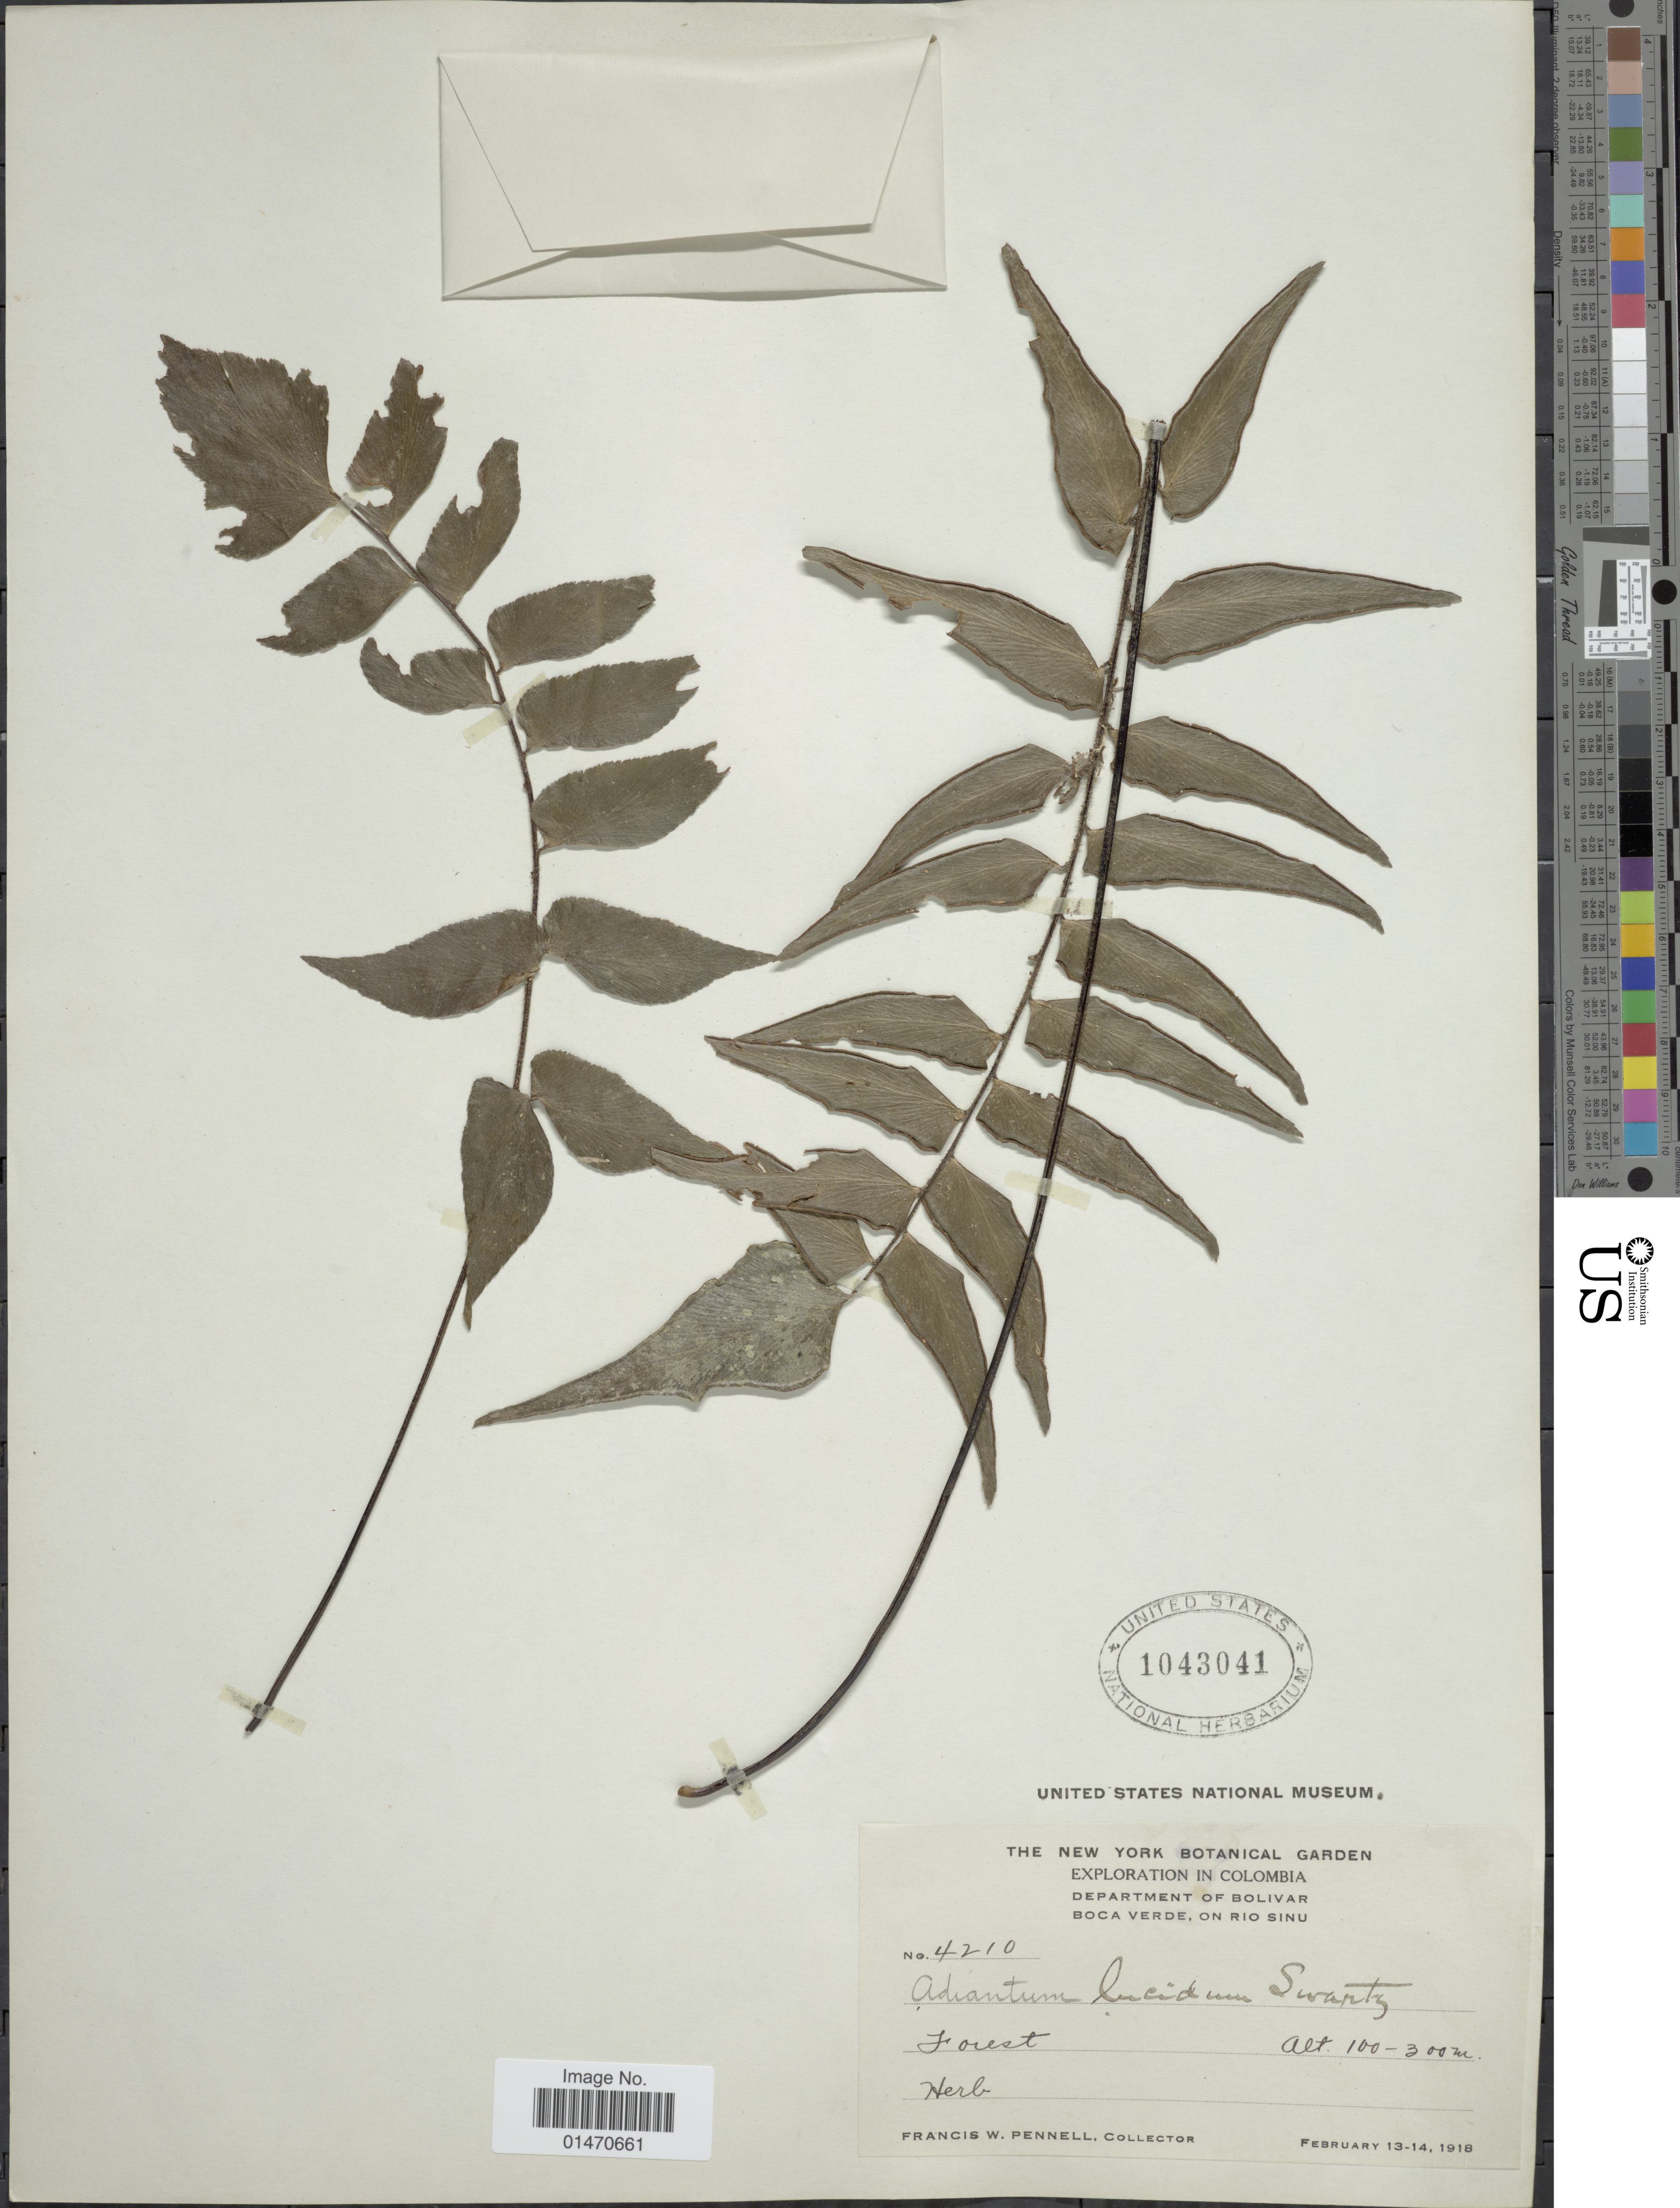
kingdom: Plantae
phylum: Tracheophyta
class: Polypodiopsida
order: Polypodiales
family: Pteridaceae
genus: Adiantum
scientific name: Adiantum lucidum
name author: (Cav.) Sw.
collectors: F. W. Pennell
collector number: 4210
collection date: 1918-02-13/1918-02-14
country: Colombia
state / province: Bolívar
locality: Department of Bolivar, Boca Verde, on Rio Sinu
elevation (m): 100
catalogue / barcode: US 1043041